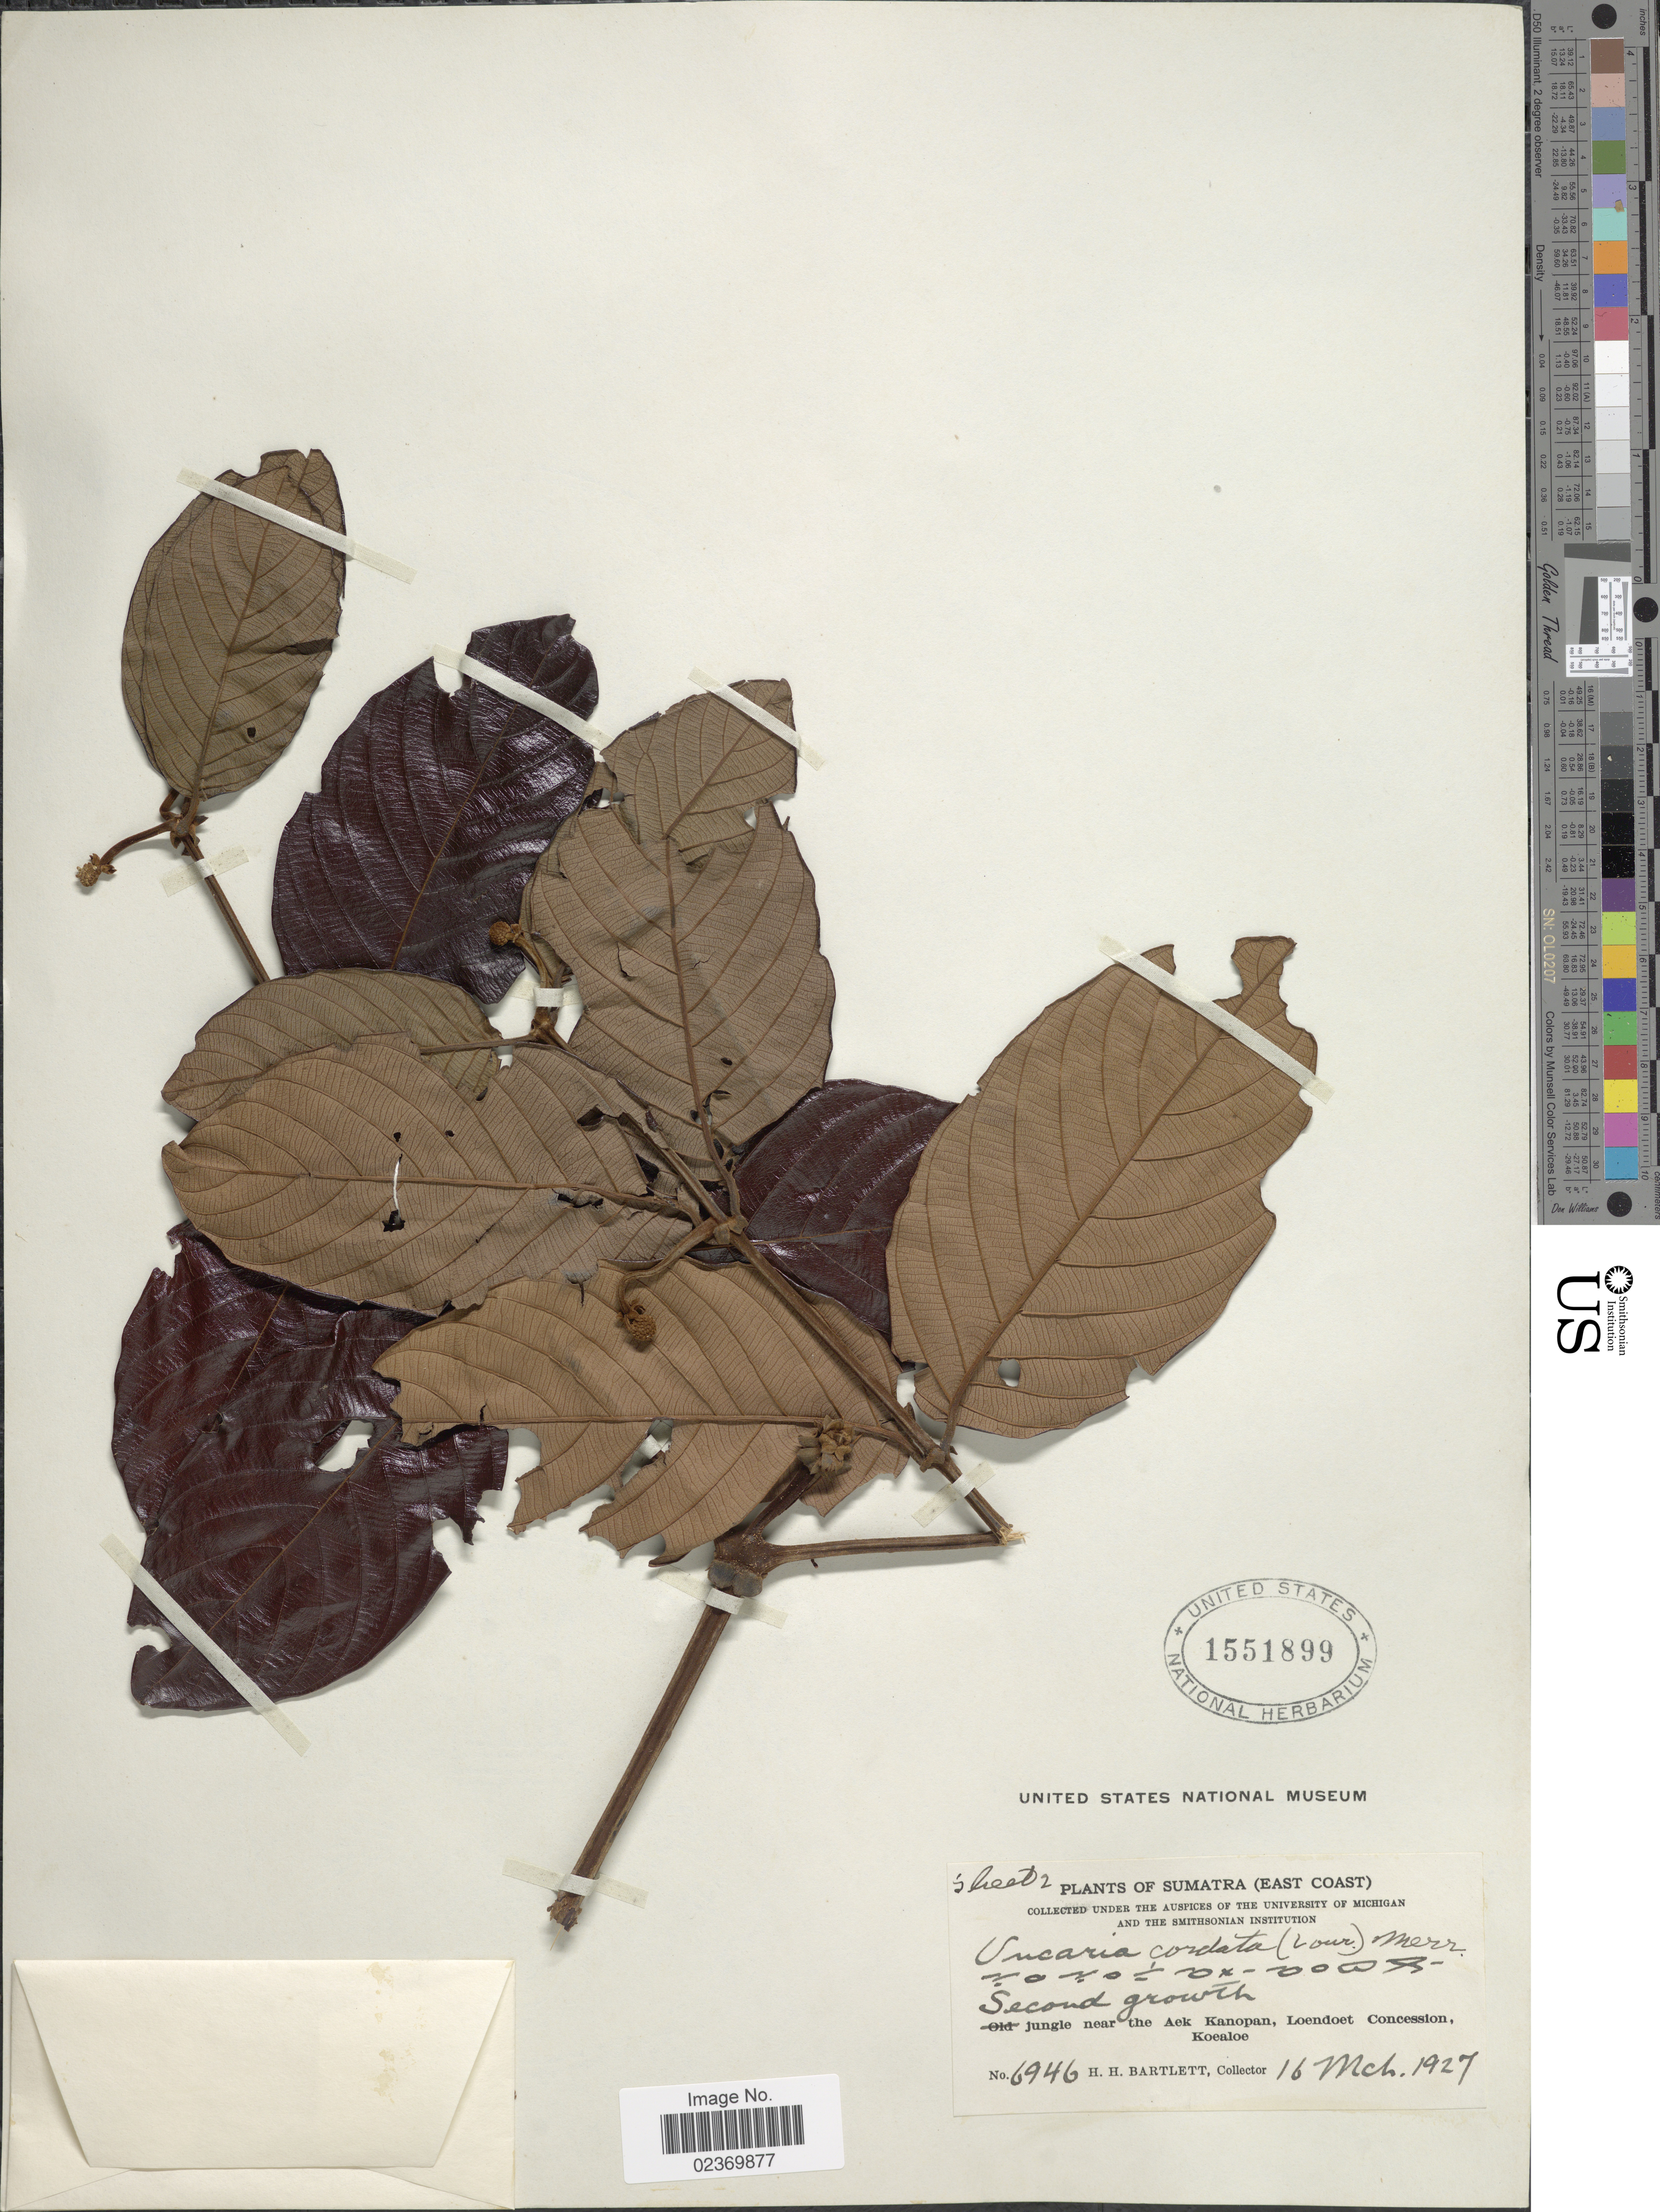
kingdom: Plantae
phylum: Tracheophyta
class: Magnoliopsida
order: Gentianales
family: Rubiaceae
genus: Uncaria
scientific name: Uncaria cordata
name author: (Lour.) Merr.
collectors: H. H. Bartlett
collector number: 6946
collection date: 1927-03-16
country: Indonesia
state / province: Sumatra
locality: East Coast. Second- growth jungle near the Aek Kanopan, Loendoet Concession, Koealoe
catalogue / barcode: US 1551899